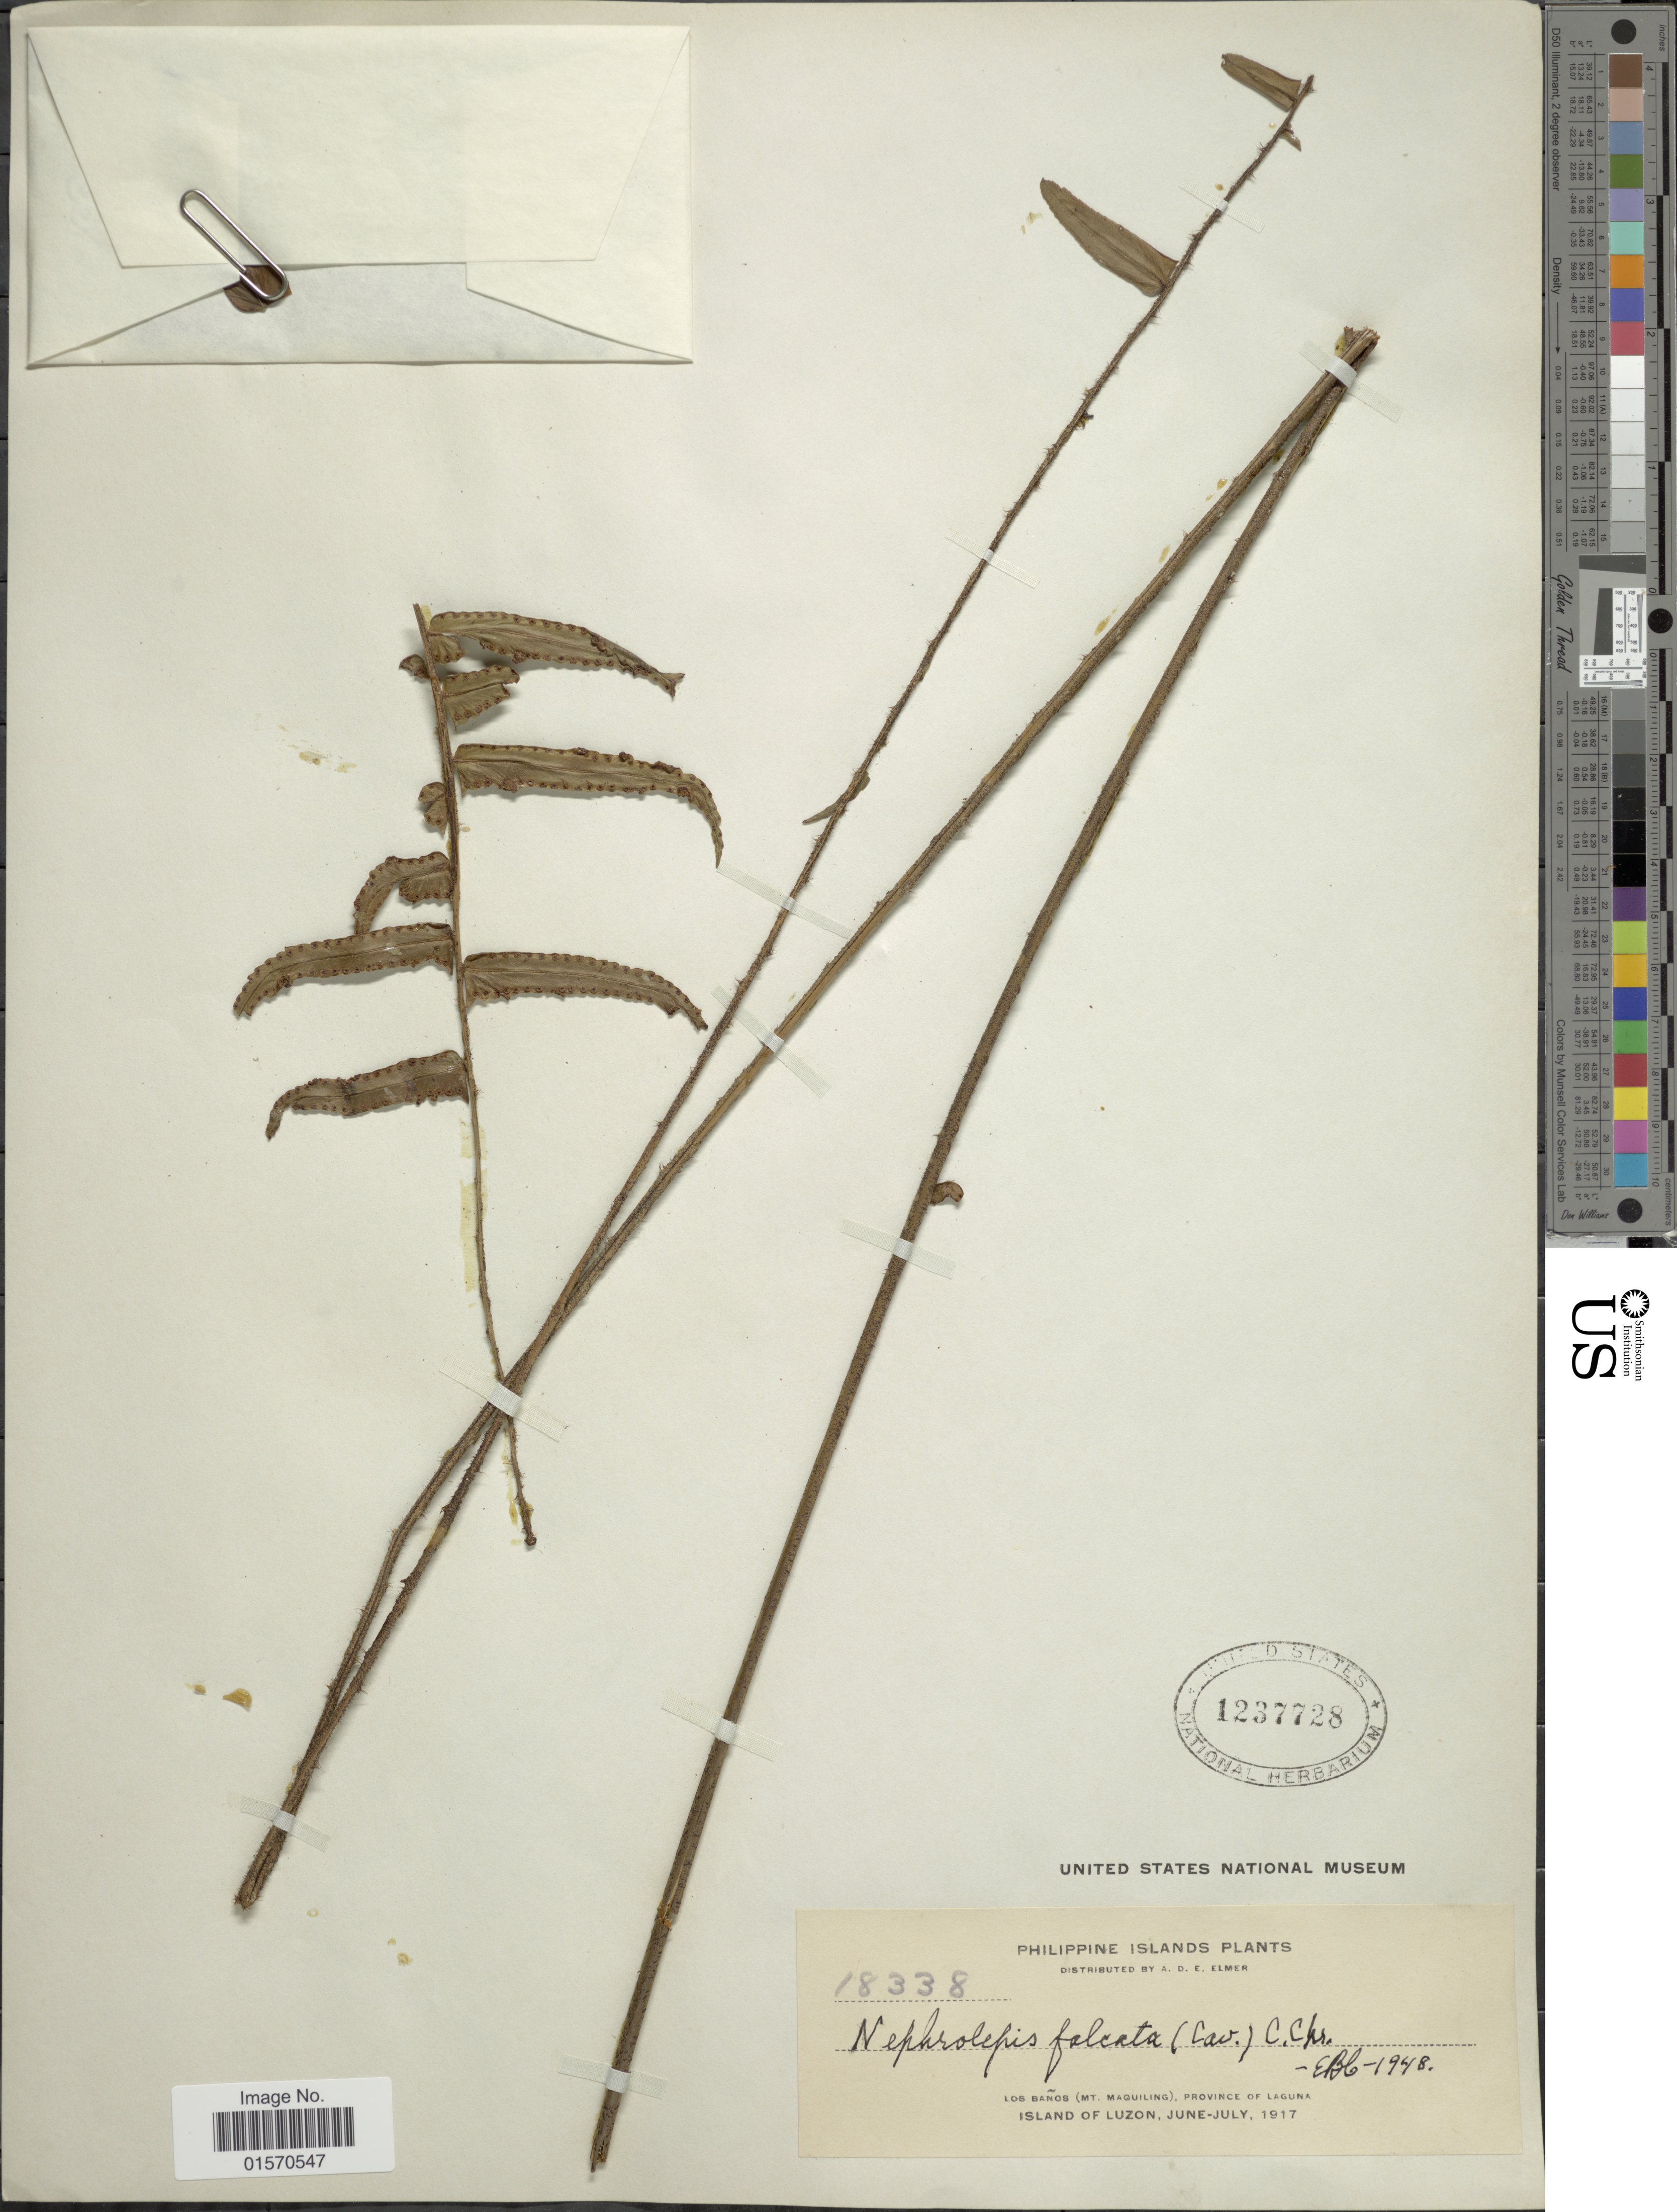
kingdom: Plantae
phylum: Tracheophyta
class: Polypodiopsida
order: Polypodiales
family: Nephrolepidaceae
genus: Nephrolepis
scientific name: Nephrolepis falcata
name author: (Cav.) C. Chr.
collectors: A. D. E. Elmer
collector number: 18338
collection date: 1917-06/1917-07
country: Philippines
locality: Philippine Islands. Los Baños (Mt. Maquiling), Province of Laguna. Island of Luzon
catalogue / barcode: US 1237728